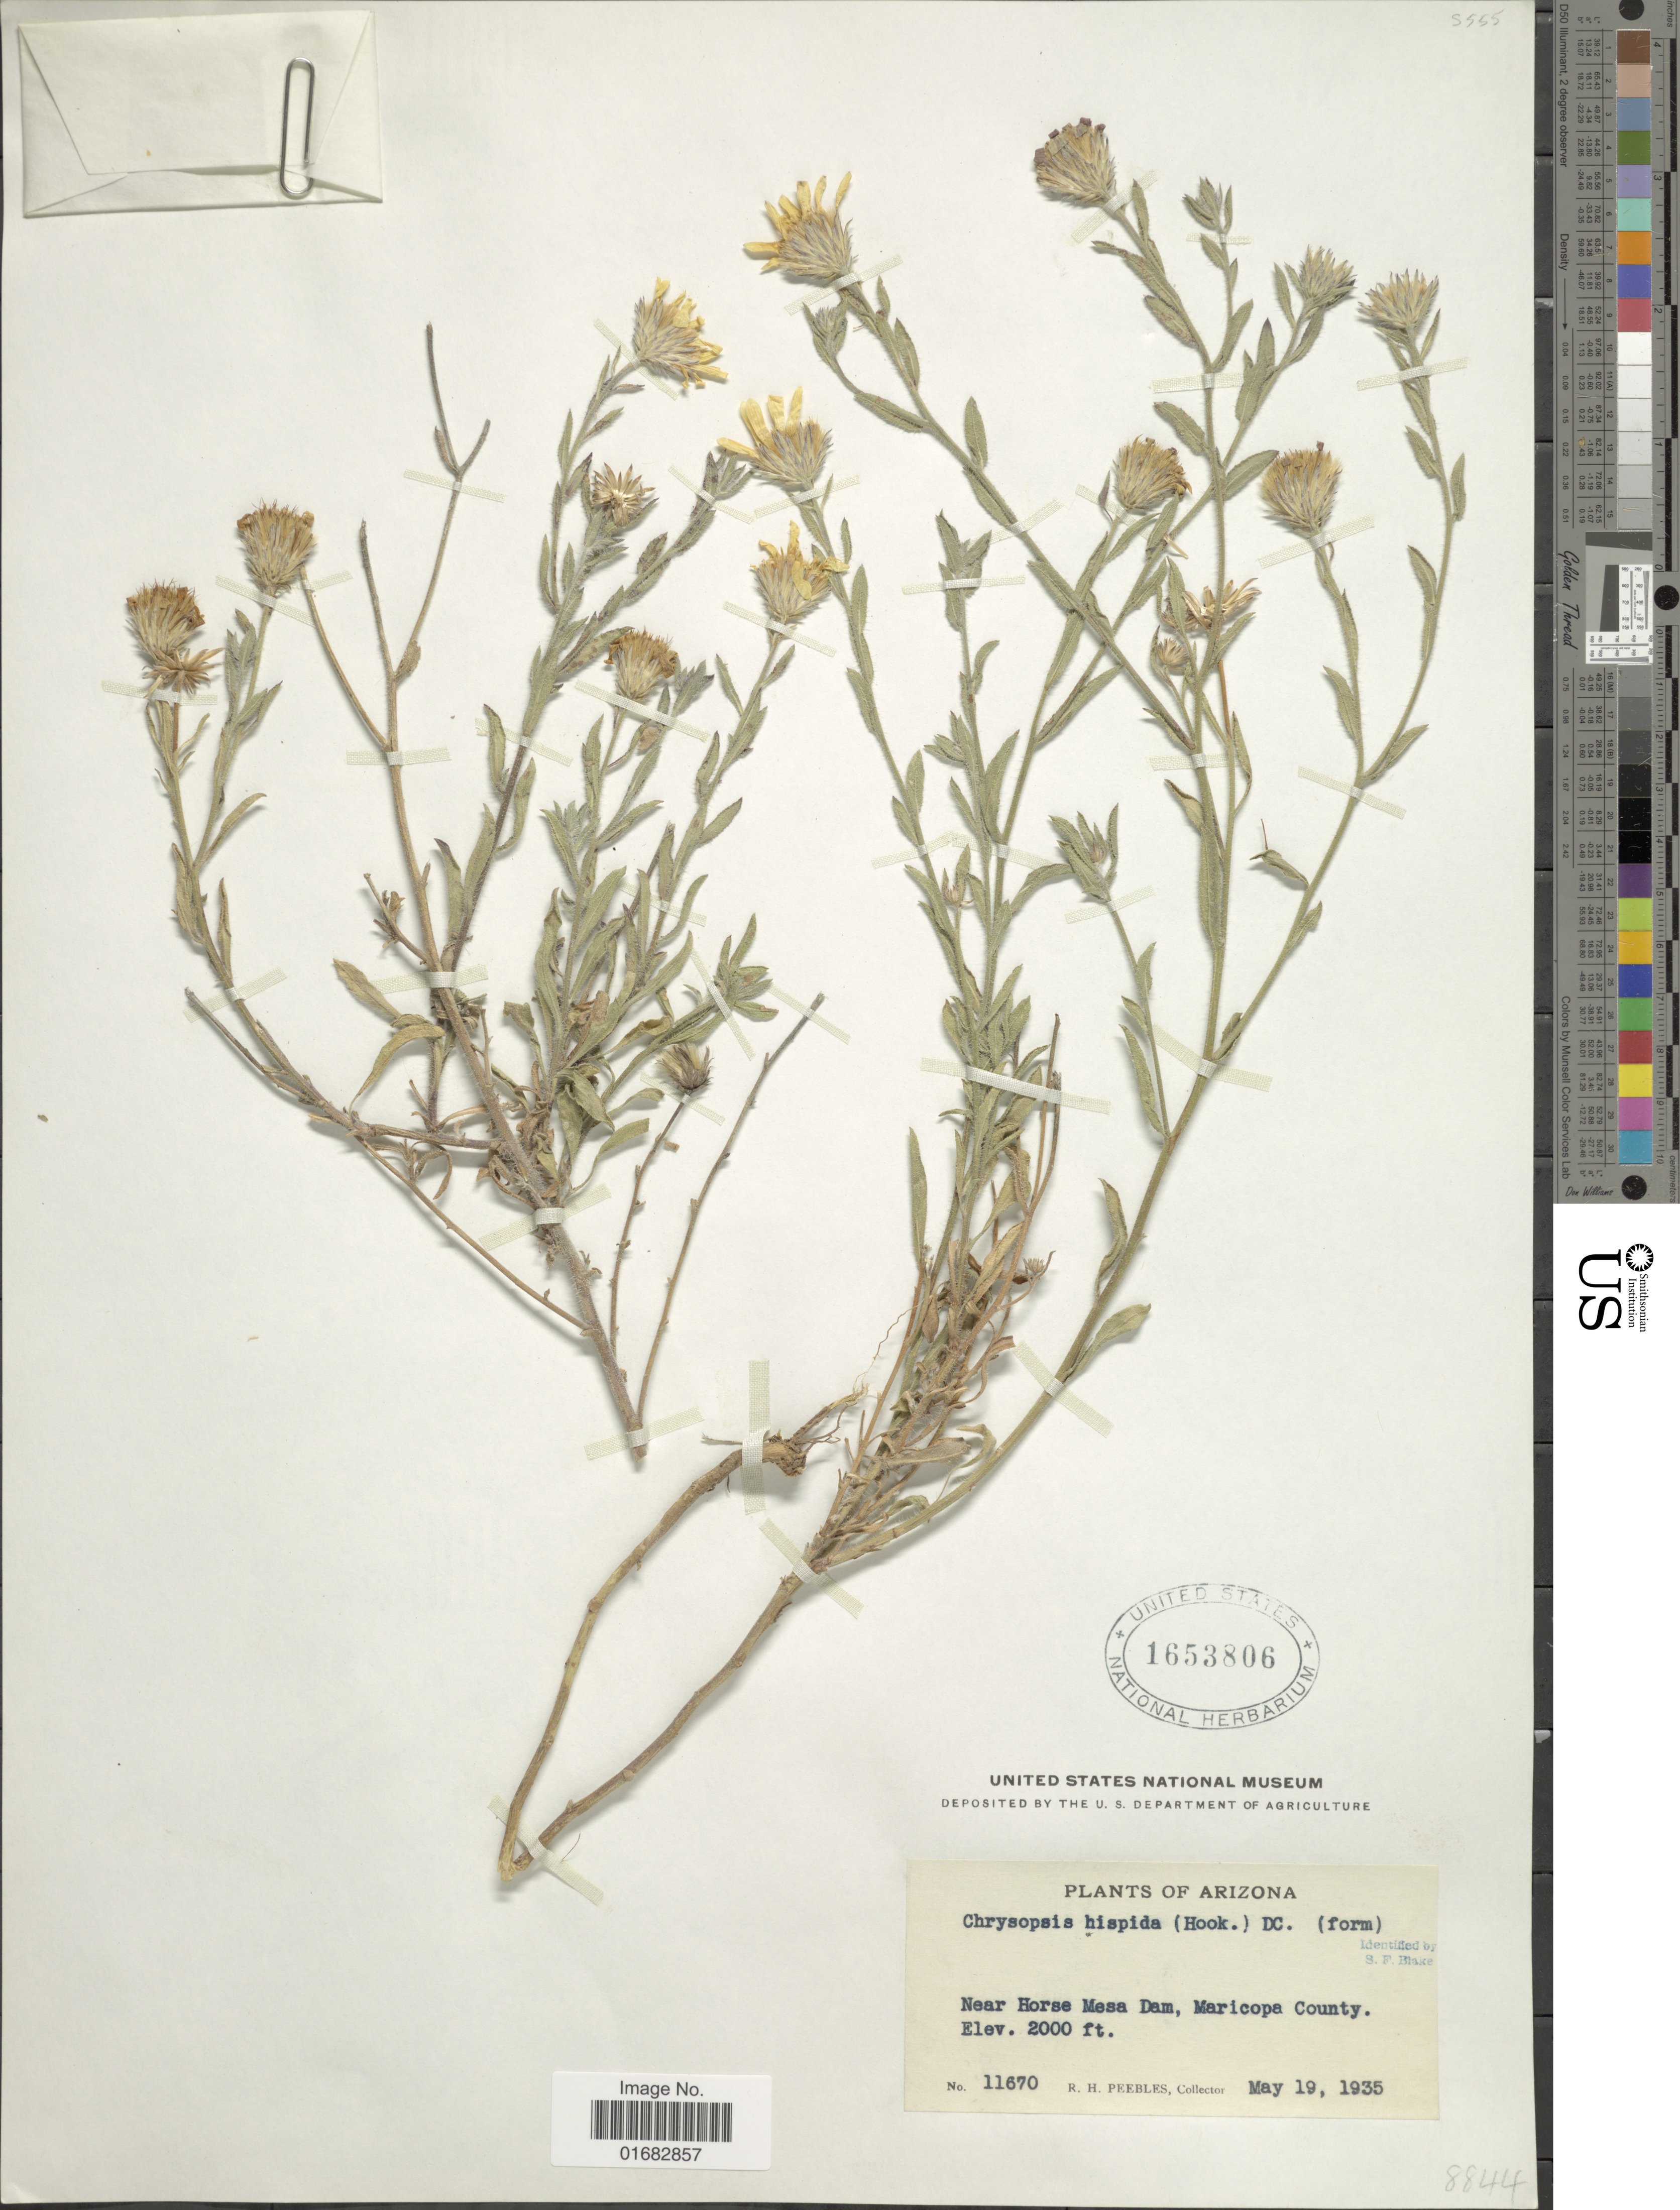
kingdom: Plantae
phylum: Tracheophyta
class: Magnoliopsida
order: Asterales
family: Asteraceae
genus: Heterotheca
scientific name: Heterotheca villosa var. hispida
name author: (Hook.) V.L. Harms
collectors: R. H. Peebles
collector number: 11670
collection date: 1935-05-19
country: United States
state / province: Arizona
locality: Near Horse Mesa Dam, Maricopa County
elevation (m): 610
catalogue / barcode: US 1653806